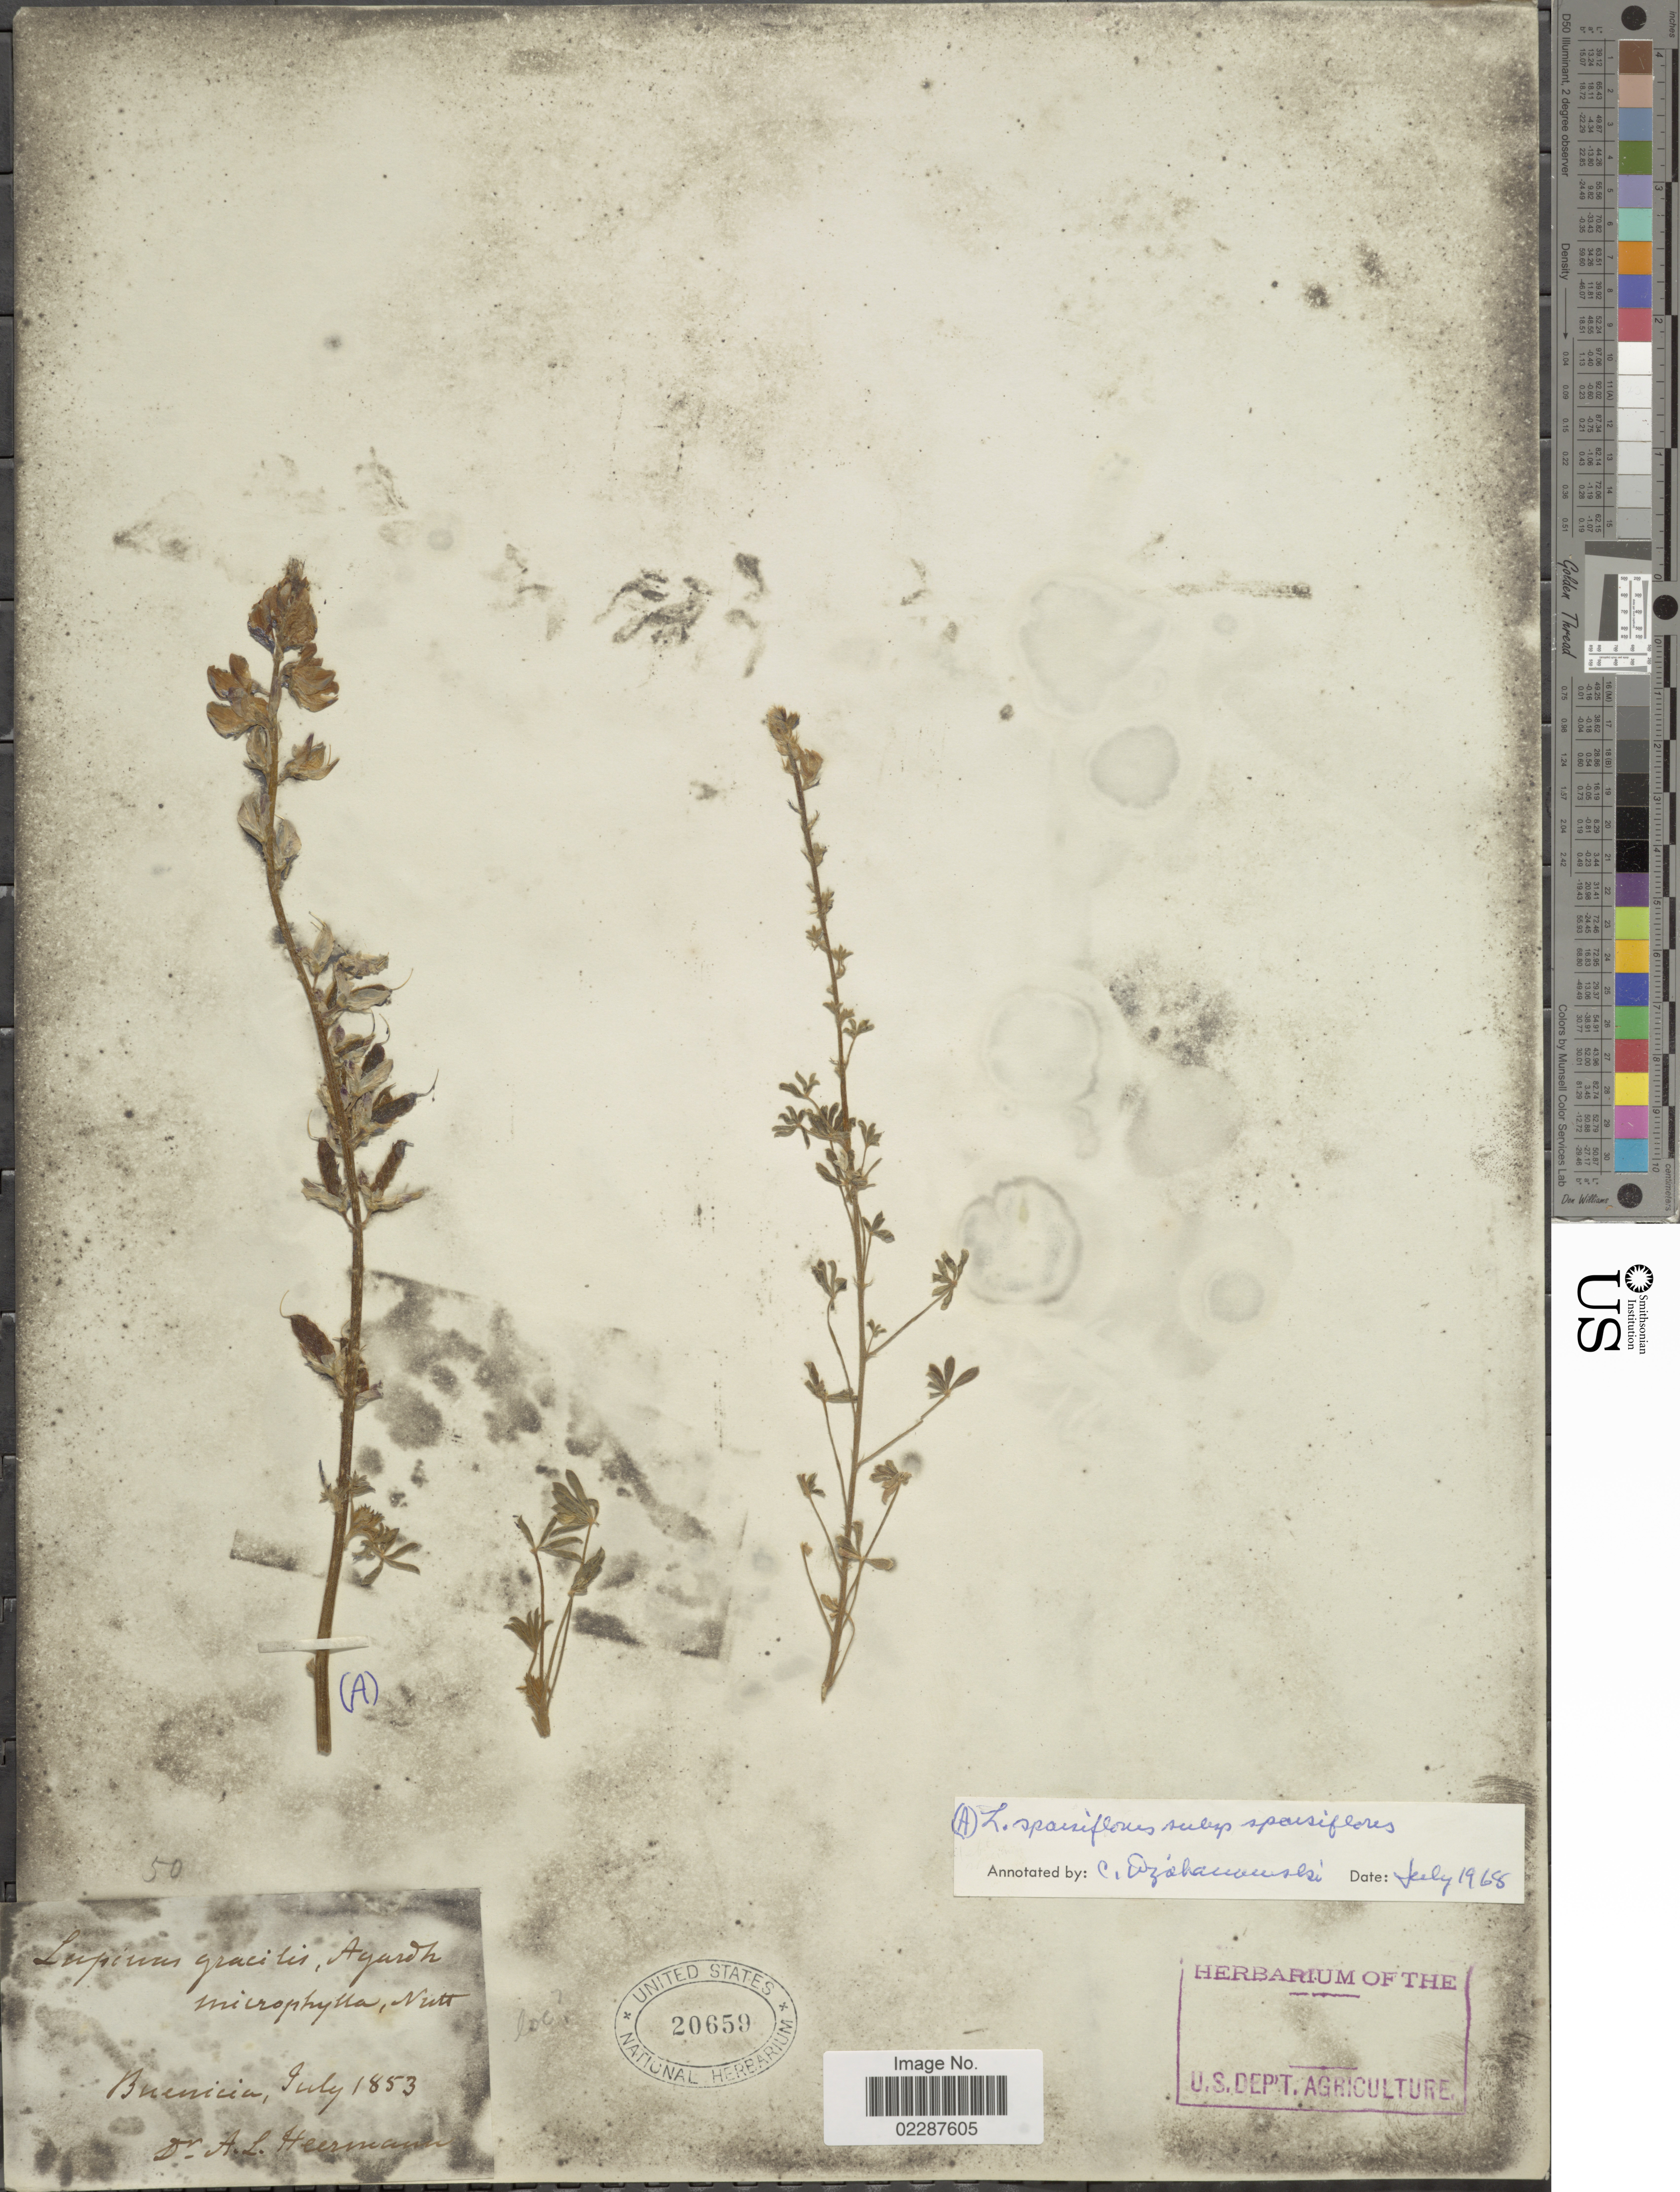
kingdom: Plantae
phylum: Tracheophyta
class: Magnoliopsida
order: Fabales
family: Fabaceae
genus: Lupinus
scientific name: Lupinus sparsiflorus subsp. sparsiflorus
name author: Benth.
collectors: A. Heermann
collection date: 1853-07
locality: Buenicia [interpreted]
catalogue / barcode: US 20659